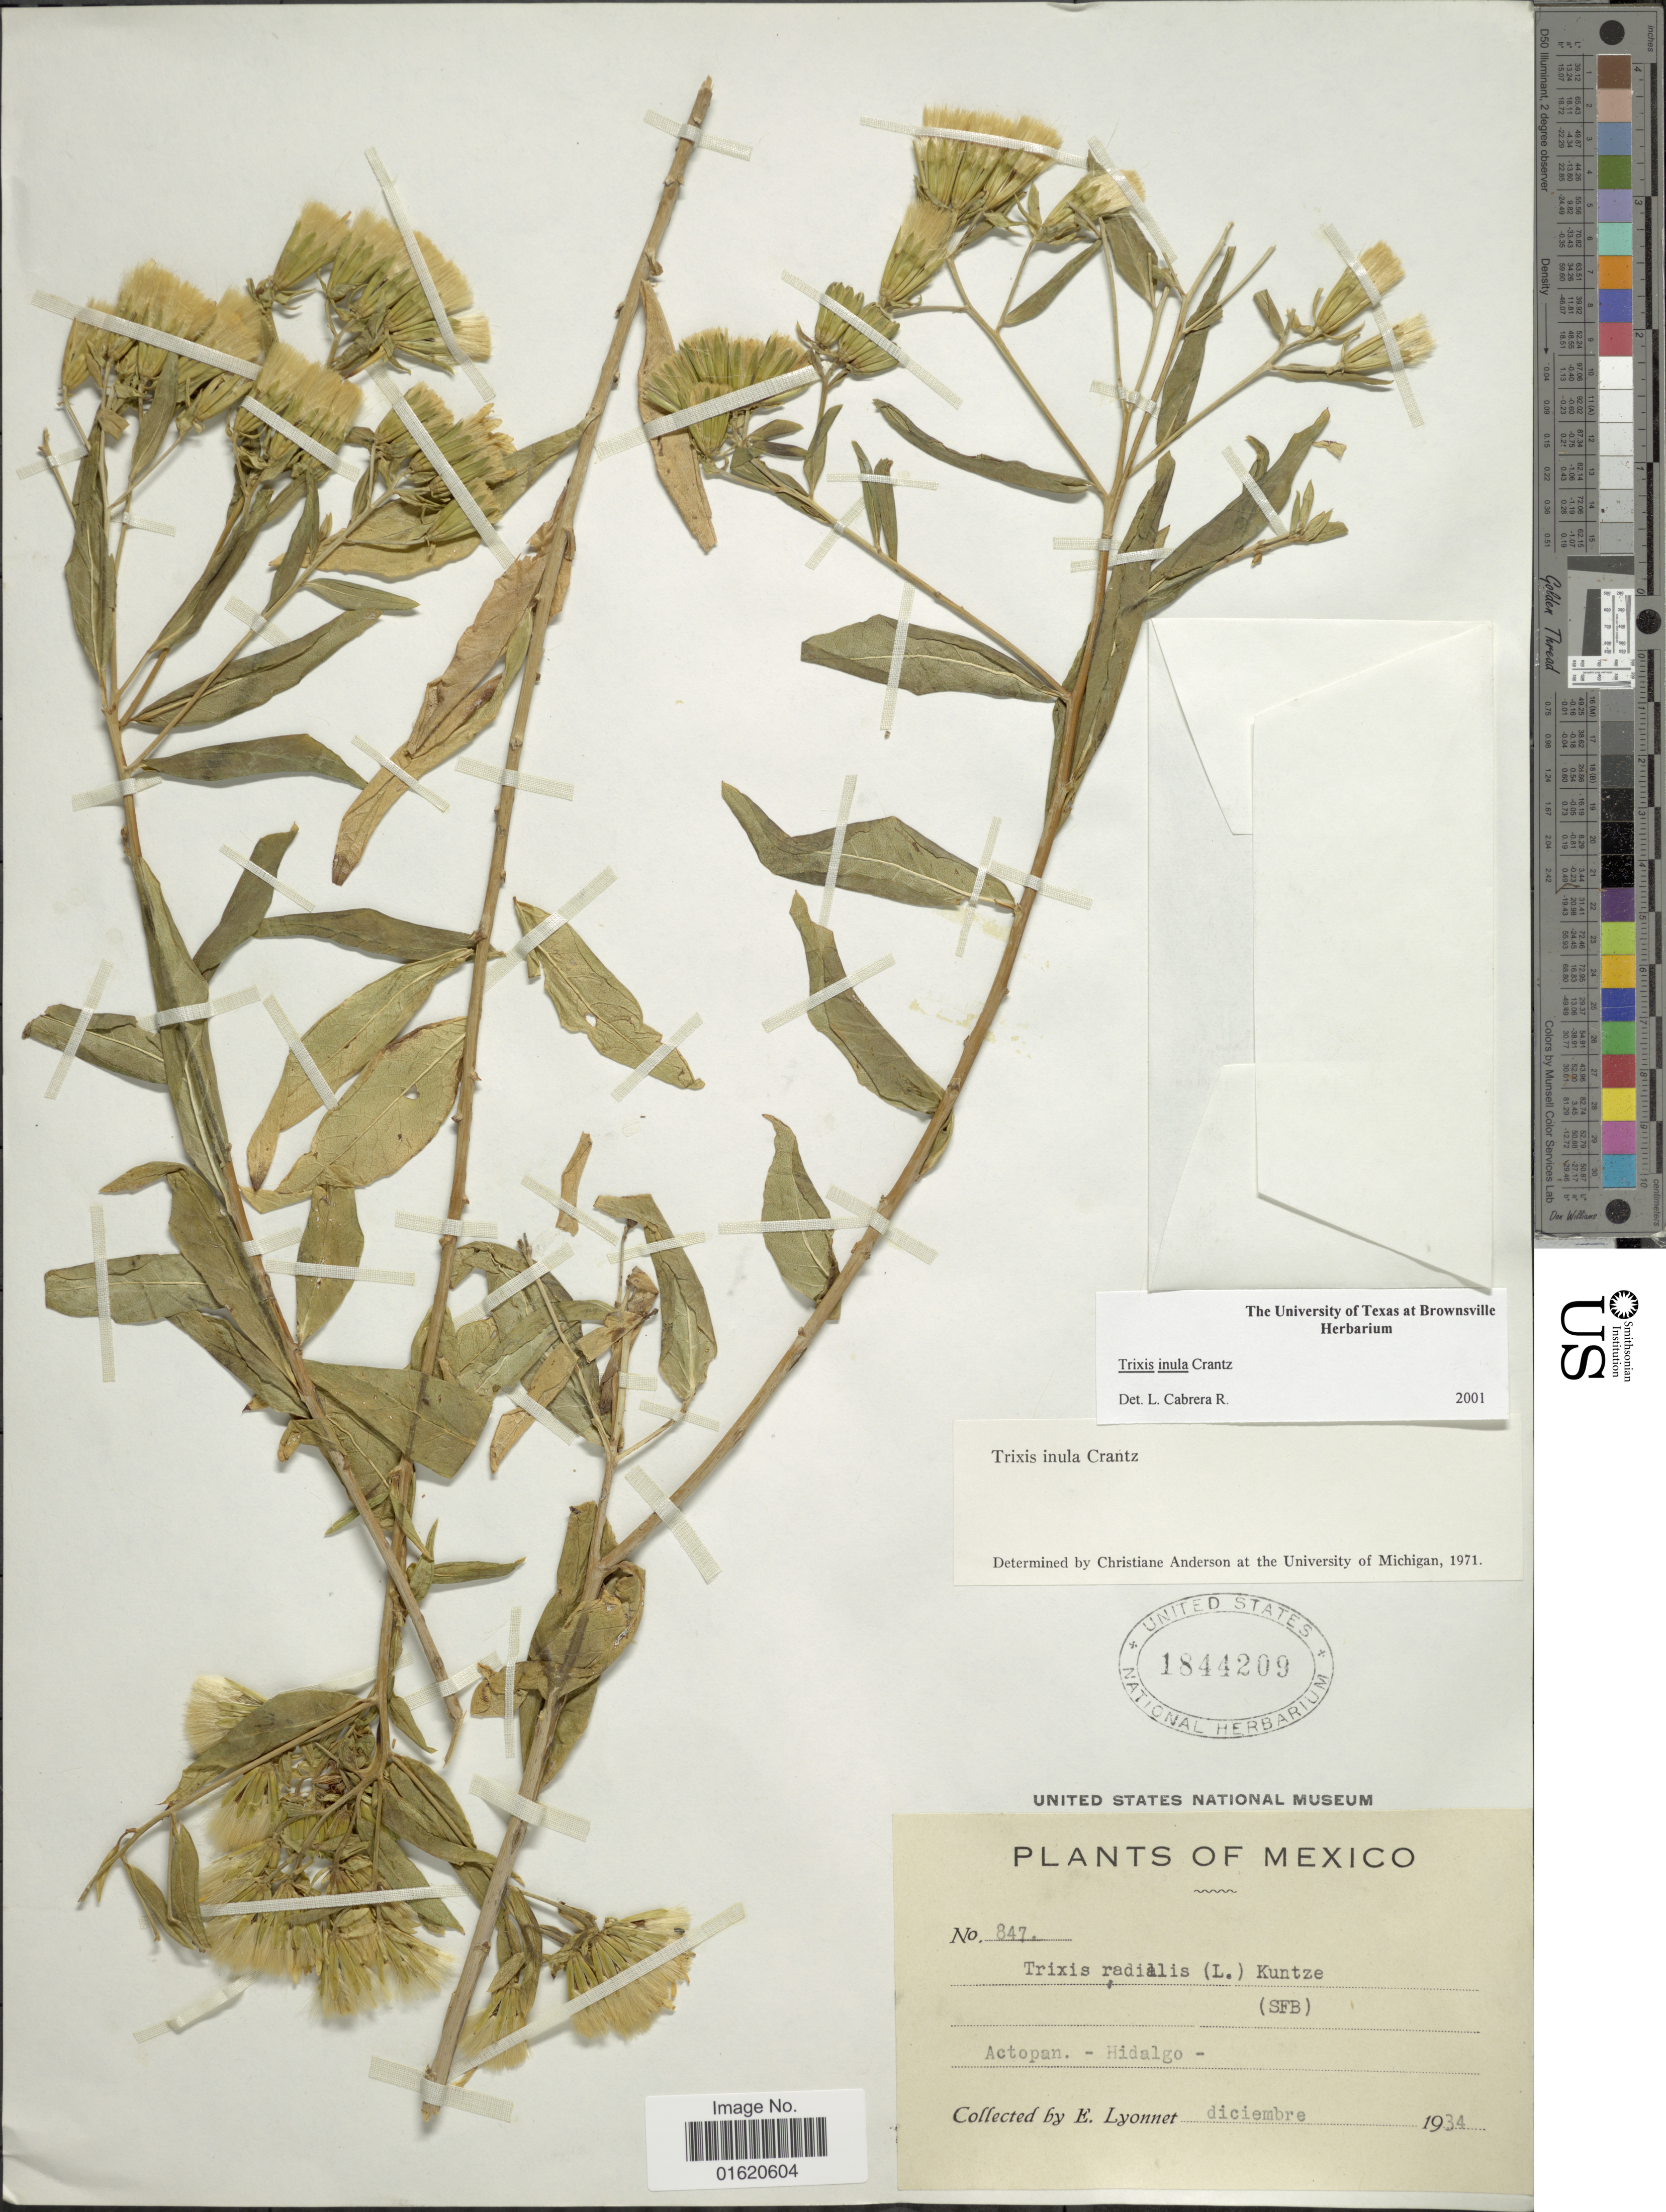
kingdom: Plantae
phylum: Tracheophyta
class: Magnoliopsida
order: Asterales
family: Asteraceae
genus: Trixis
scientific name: Trixis inula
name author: Crantz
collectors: E. Lyonnet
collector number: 847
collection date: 1934-12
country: Mexico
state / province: Hidalgo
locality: Actopan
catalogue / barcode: US 1844209